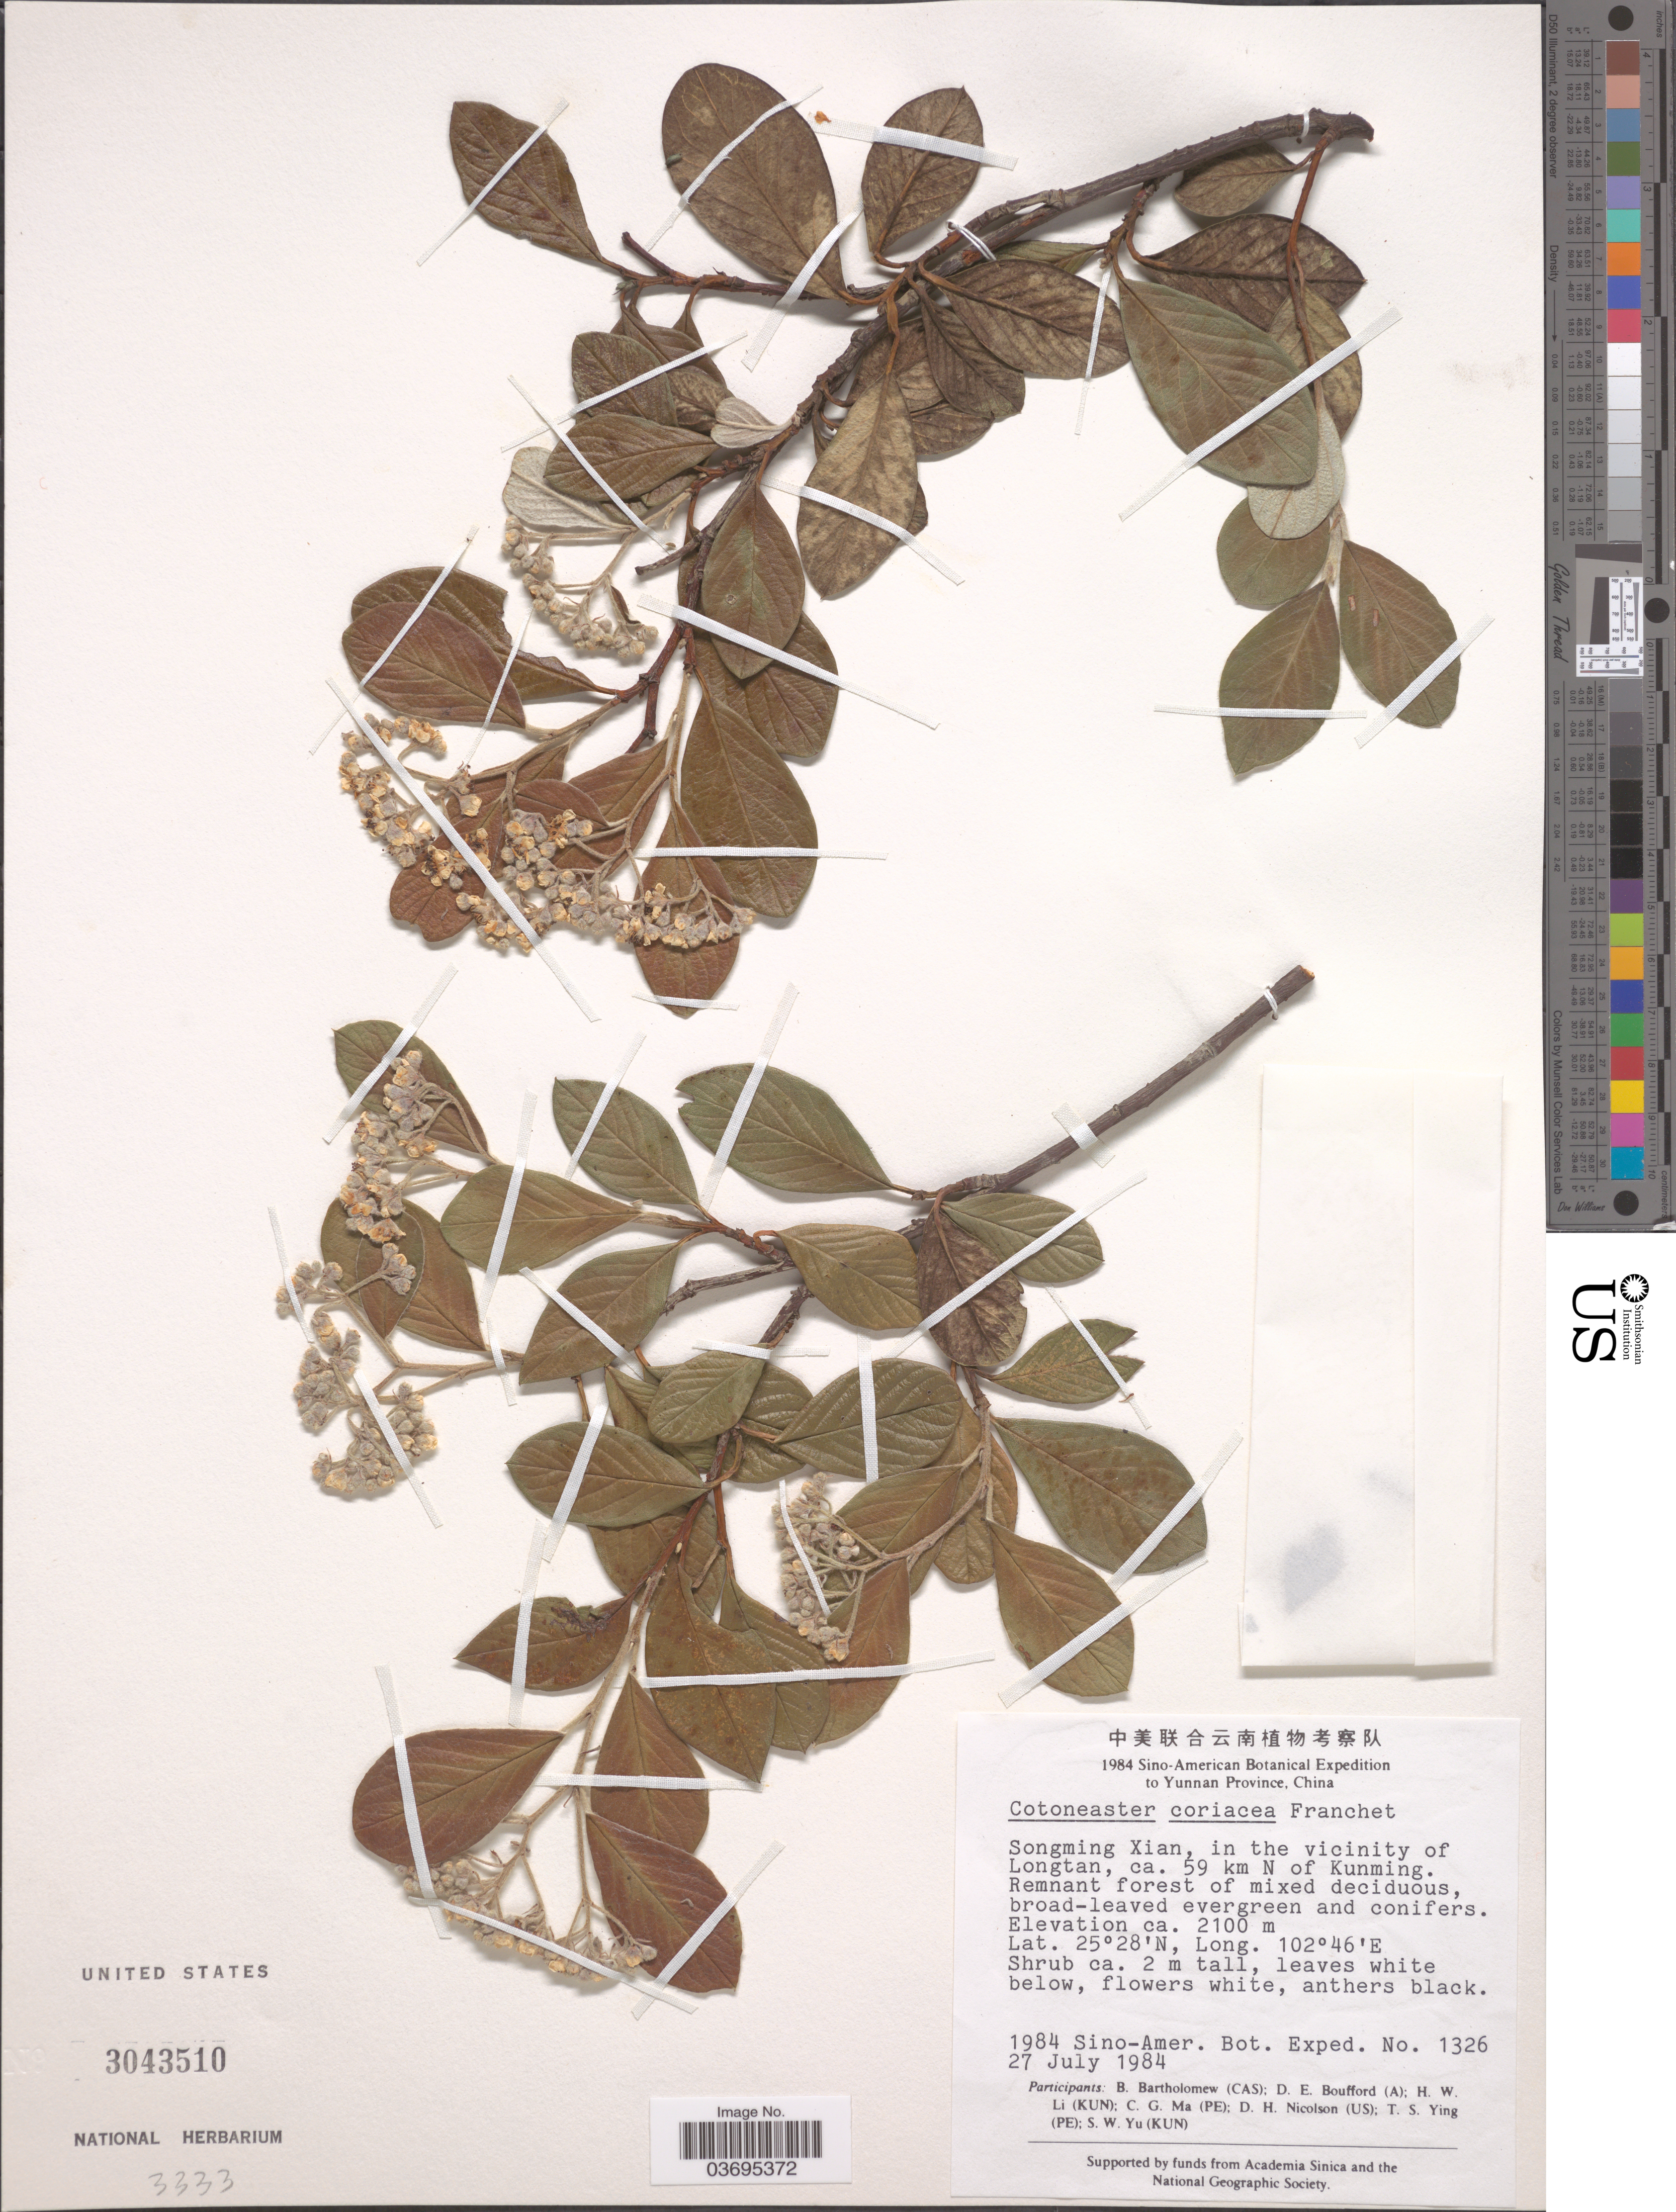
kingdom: Plantae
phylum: Tracheophyta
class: Magnoliopsida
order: Rosales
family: Rosaceae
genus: Cotoneaster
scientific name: Cotoneaster coriacea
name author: Franch.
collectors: Sino-Amer. Bot. Exped. 1984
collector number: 1326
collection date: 1984-07-27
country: China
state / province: Yunnan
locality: Songming Xian, in the vicinity of Longtan, ca. 59 km N of Kunming.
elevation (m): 2100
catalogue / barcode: US 3043510